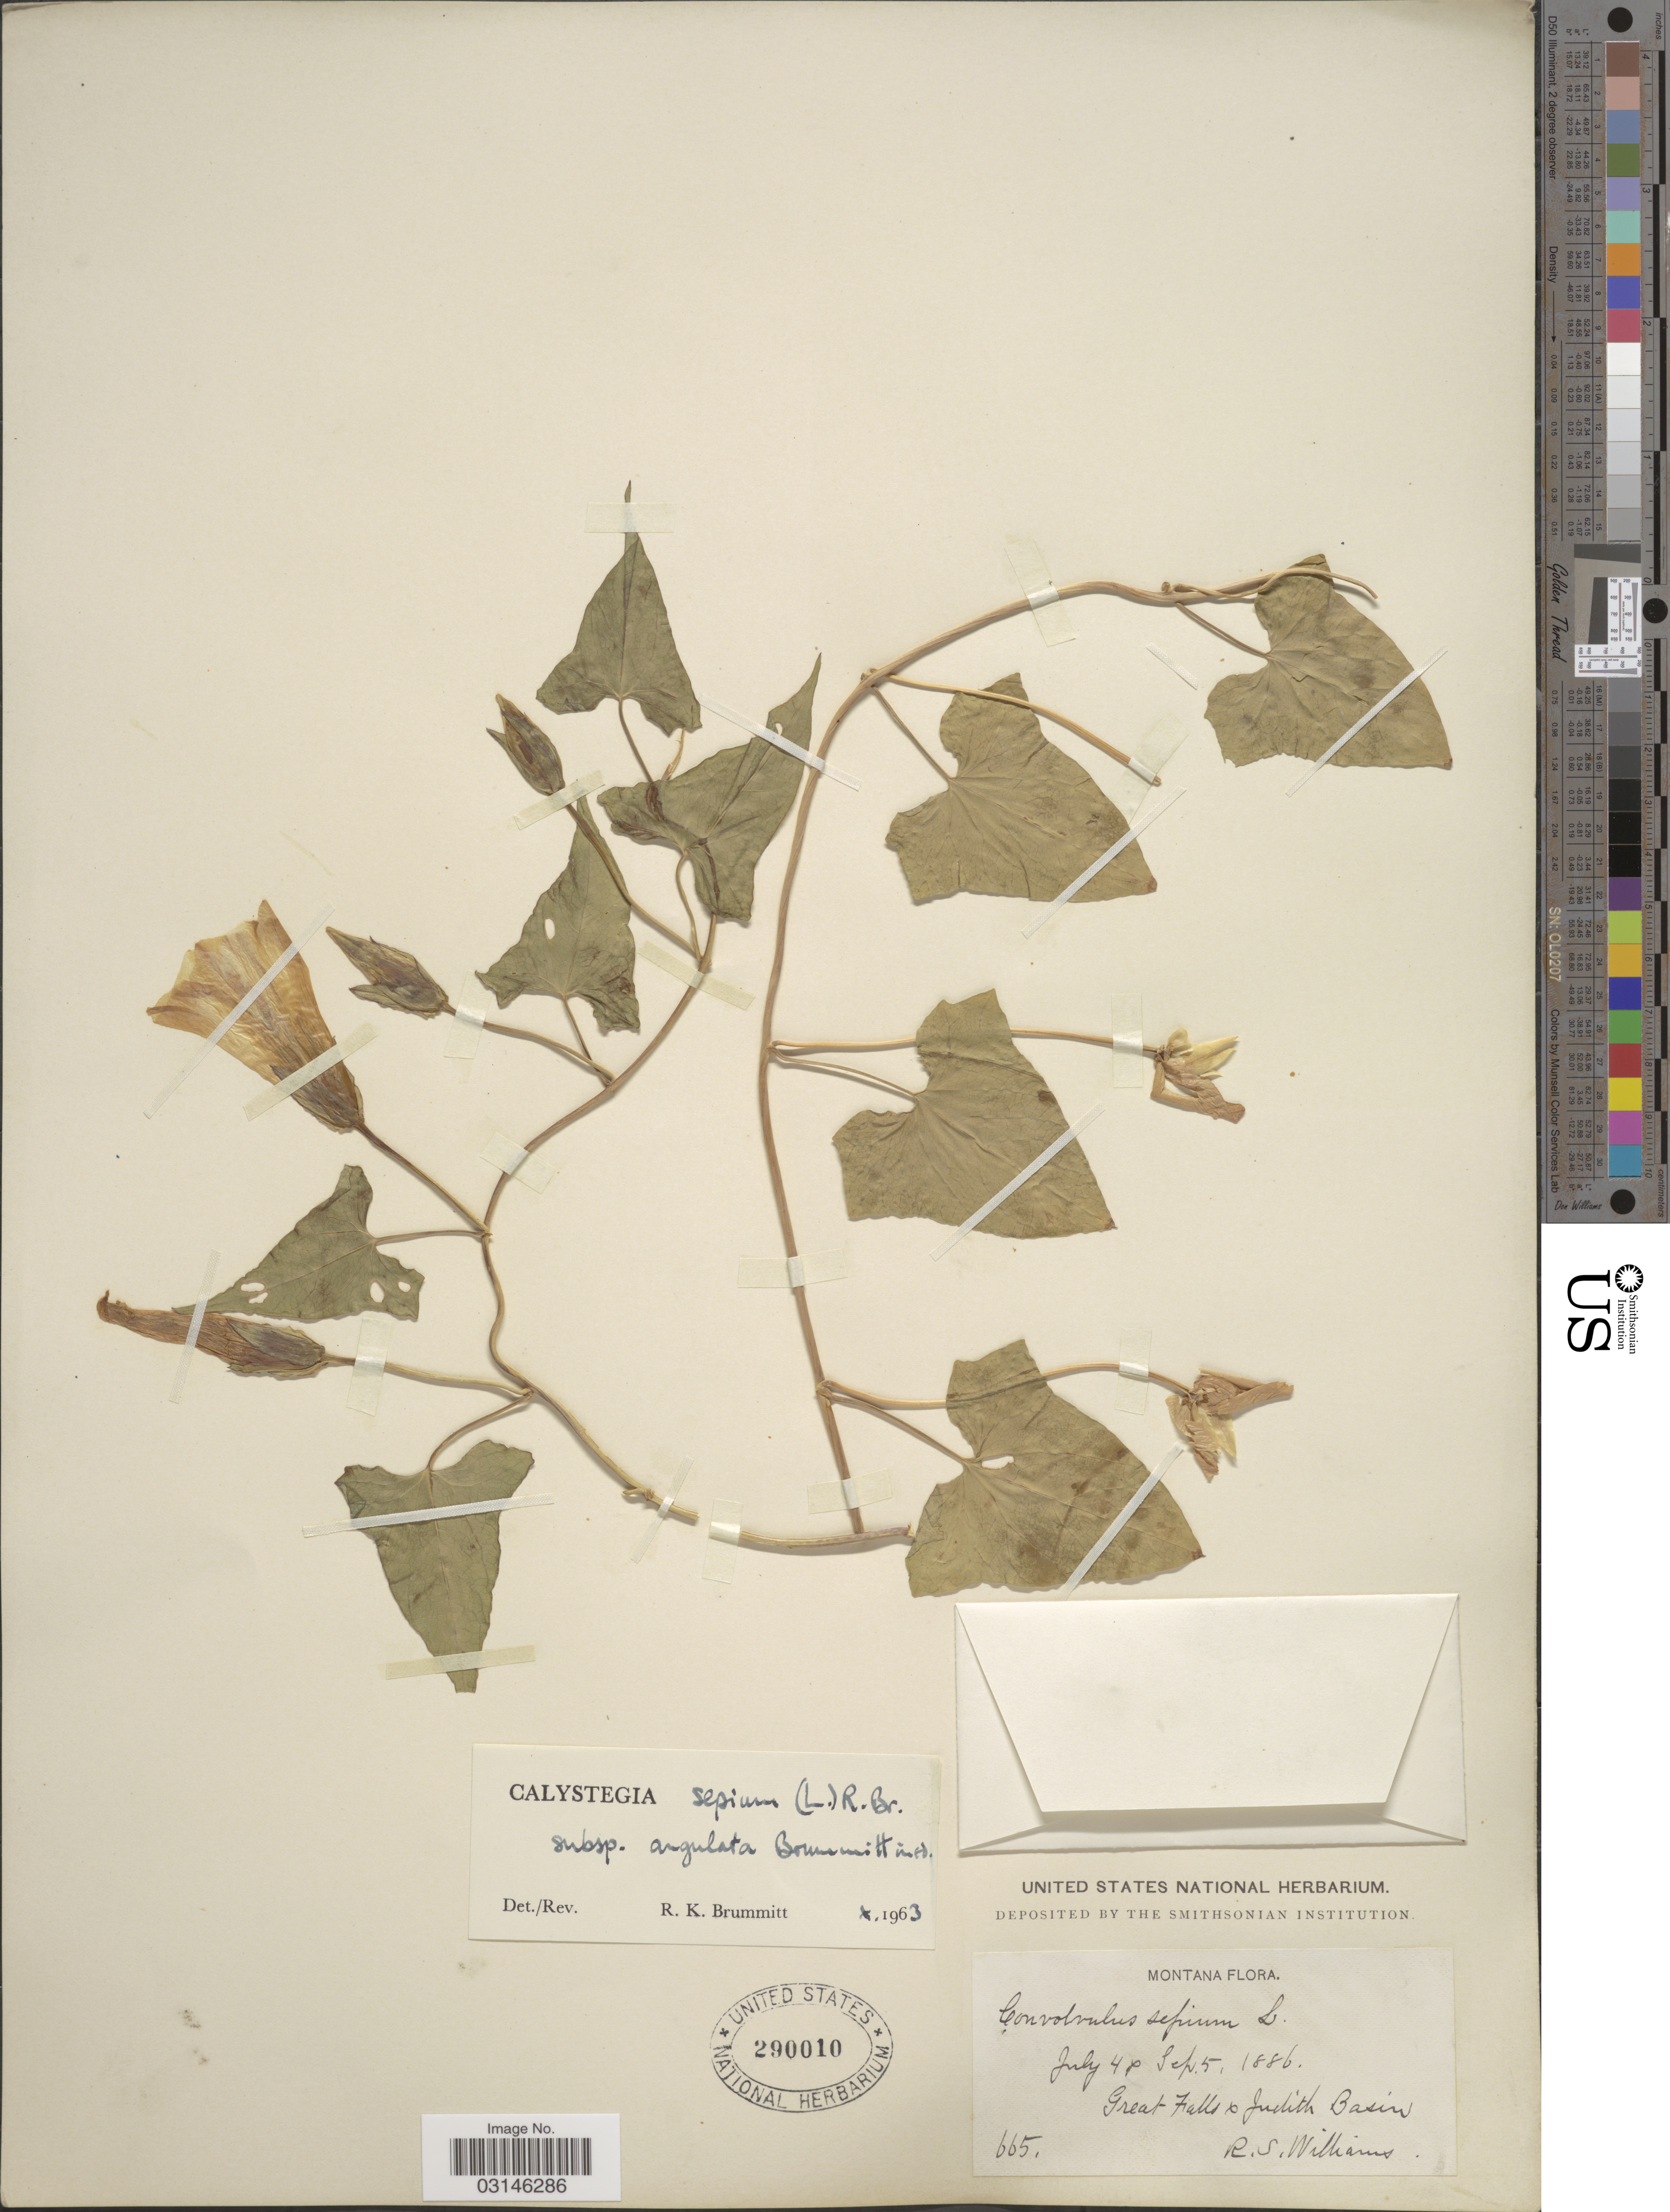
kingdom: Plantae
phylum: Tracheophyta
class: Magnoliopsida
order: Solanales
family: Convolvulaceae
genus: Calystegia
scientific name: Calystegia sepium subsp. angulata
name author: Brummitt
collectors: R. S. Williams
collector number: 665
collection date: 1886-07-04/1886-09-05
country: United States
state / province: Montana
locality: Great Falls & Judith Basin.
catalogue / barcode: US 290010